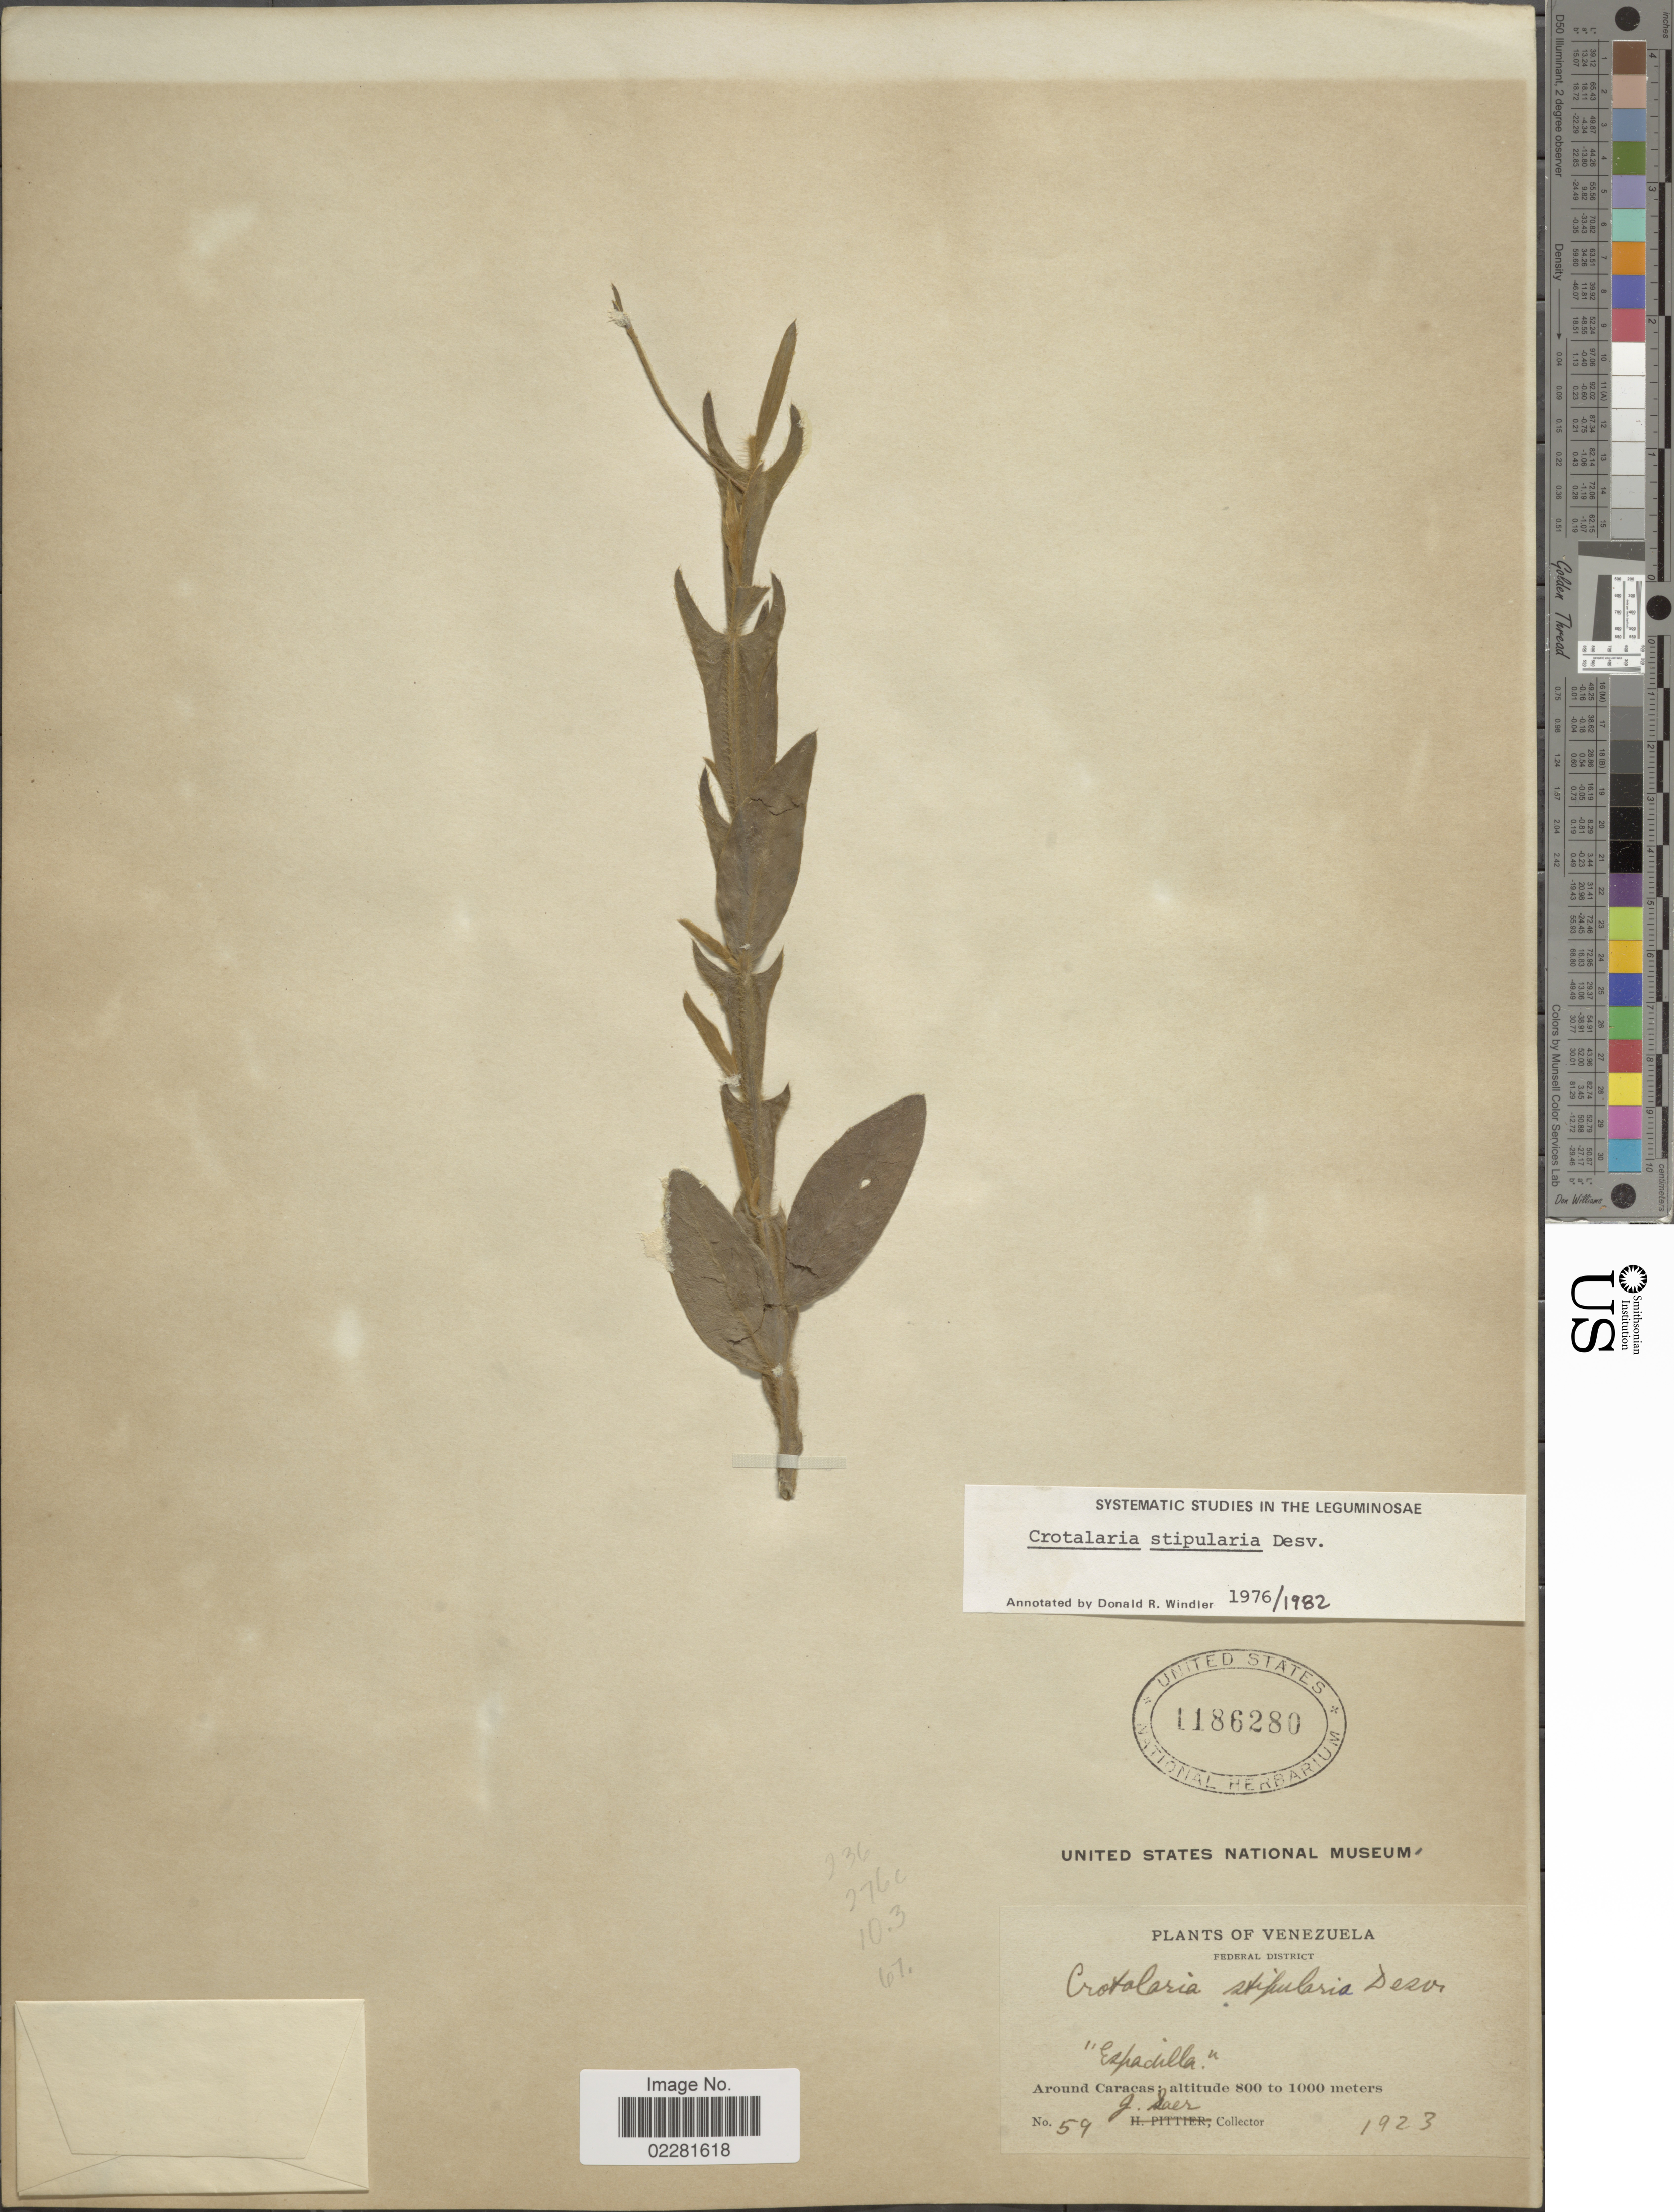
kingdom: Plantae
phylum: Tracheophyta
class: Magnoliopsida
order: Fabales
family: Fabaceae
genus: Crotalaria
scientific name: Crotalaria stipularia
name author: Desv.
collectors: J. Saer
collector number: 59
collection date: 1923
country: Venezuela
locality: Federal District, around Caracas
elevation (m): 800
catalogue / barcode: US 1186280